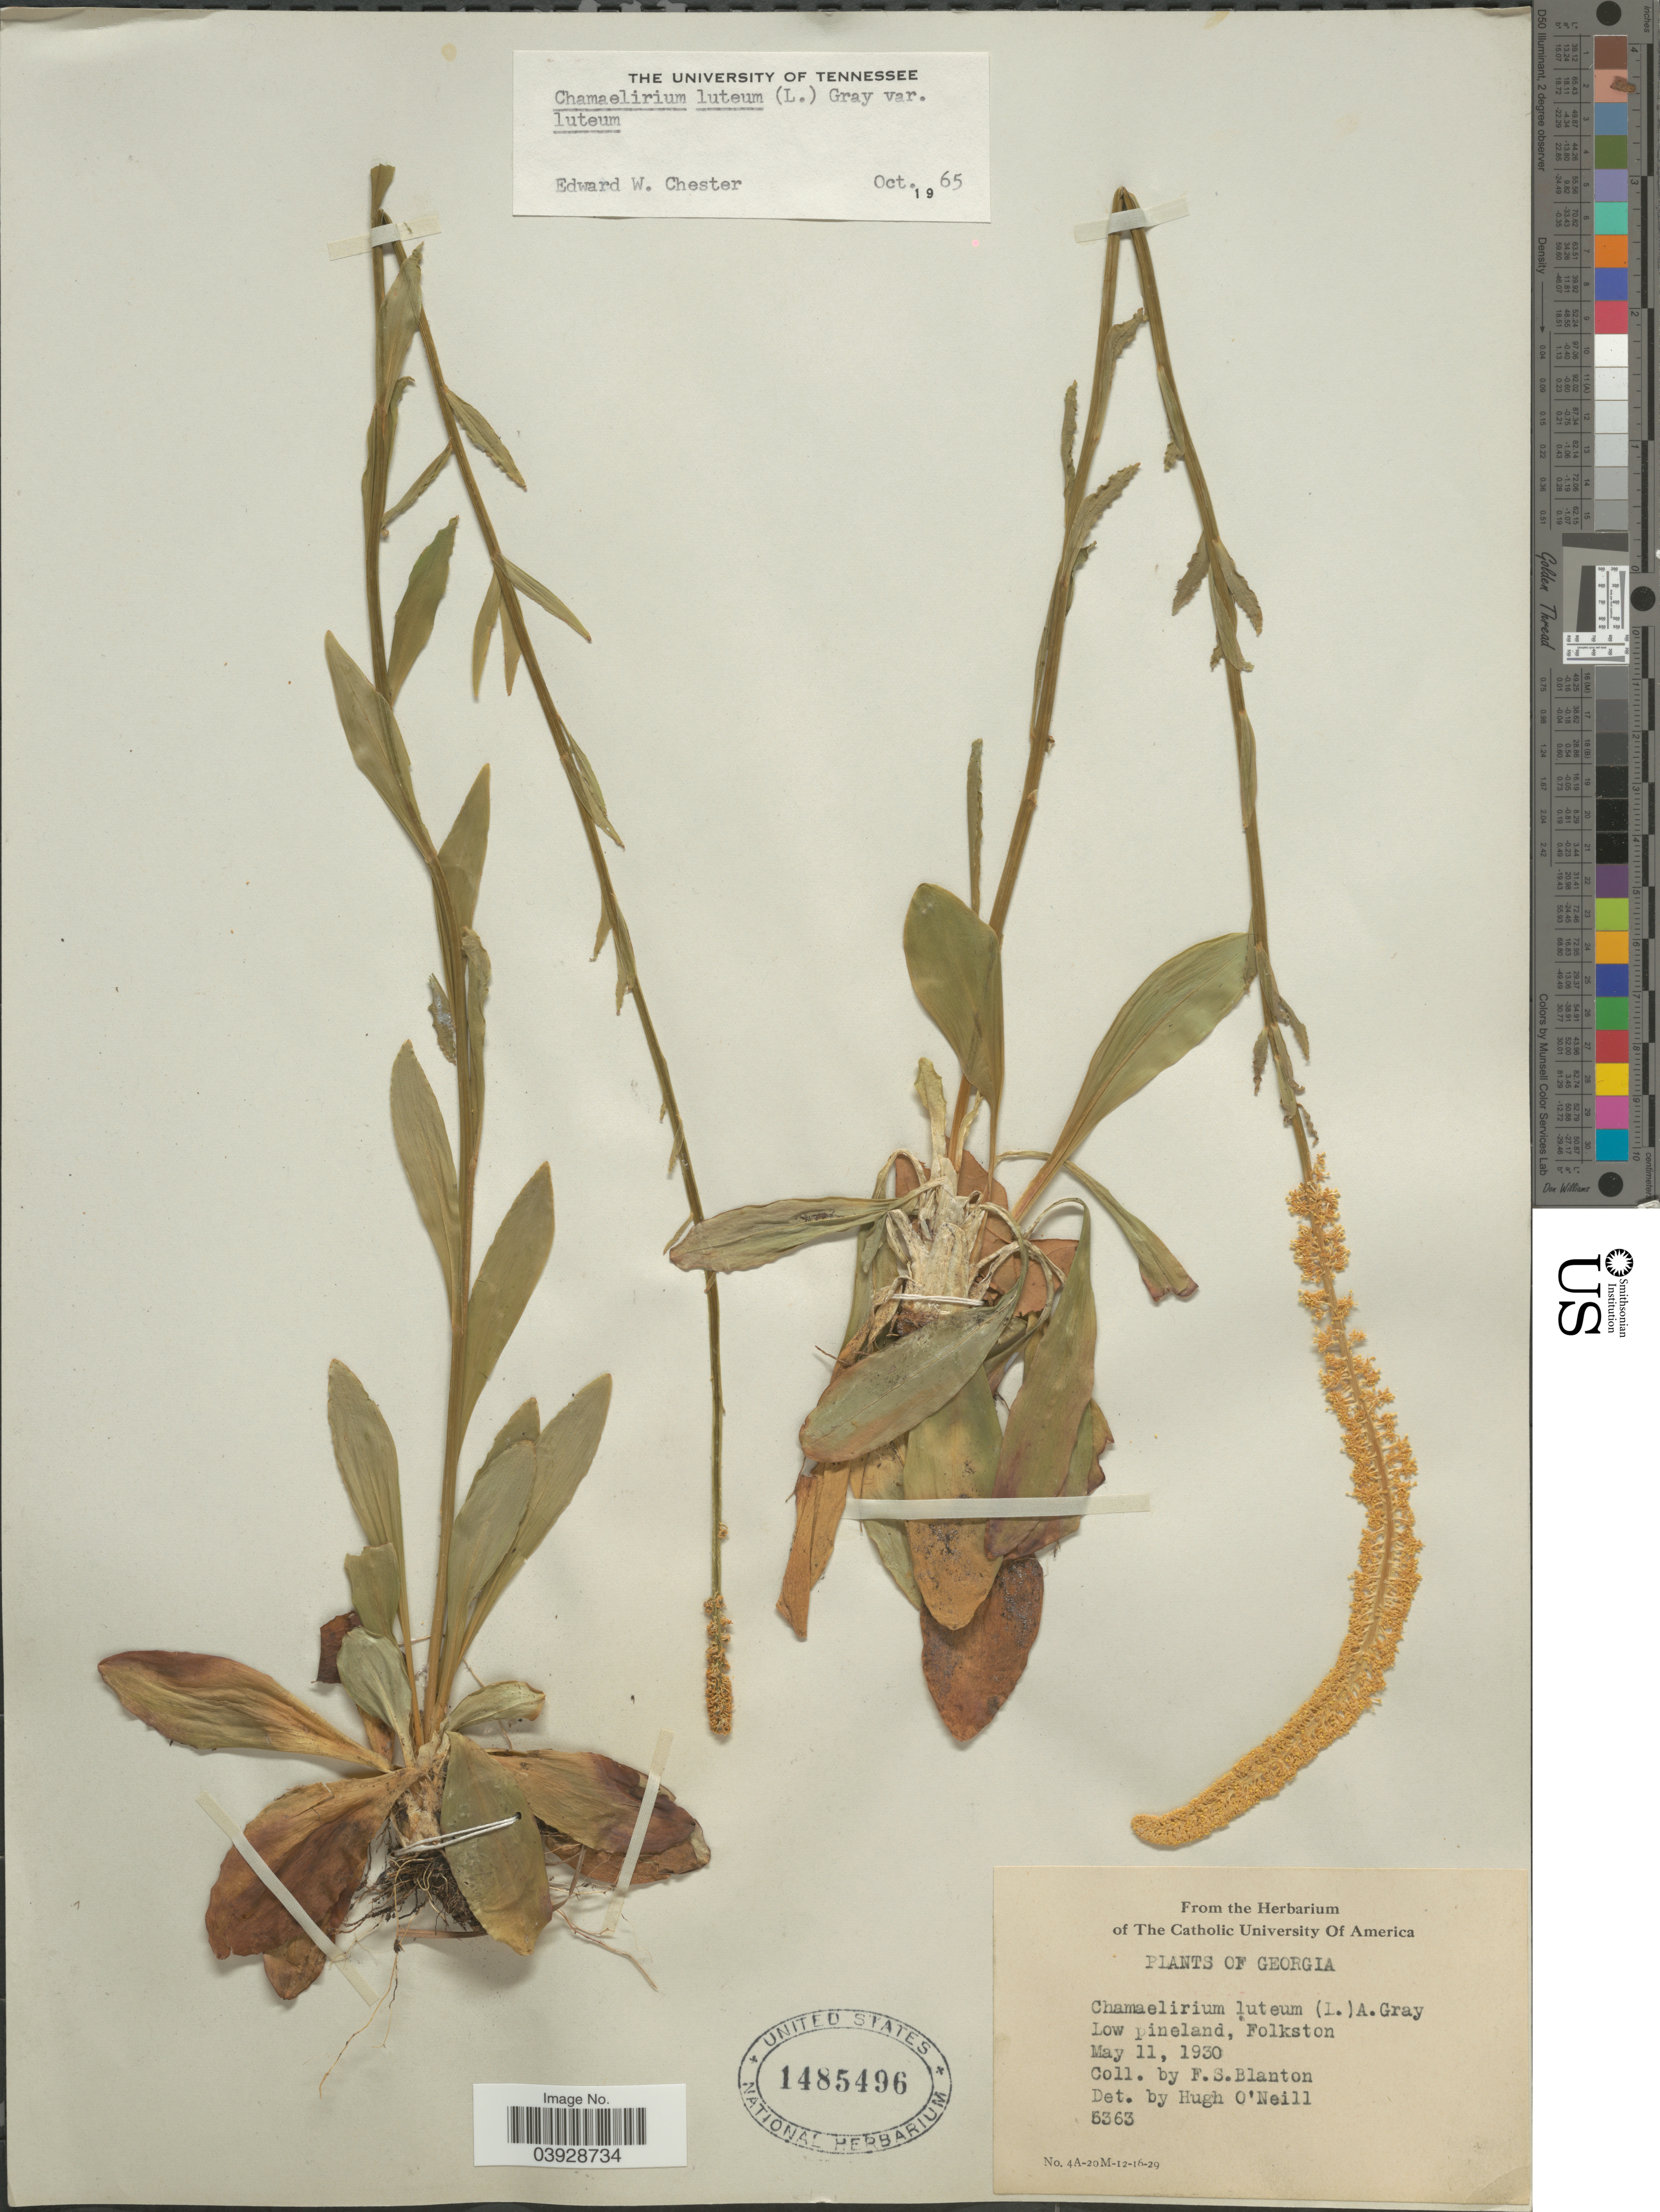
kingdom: Plantae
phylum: Tracheophyta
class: Liliopsida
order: Liliales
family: Melanthiaceae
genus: Chamaelirium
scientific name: Chamaelirium luteum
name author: (L.) A. Gray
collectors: F. S. Blanton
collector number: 5363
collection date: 1930-05-11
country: United States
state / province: Georgia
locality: Low pineland, Folkston.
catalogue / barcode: US 1485496